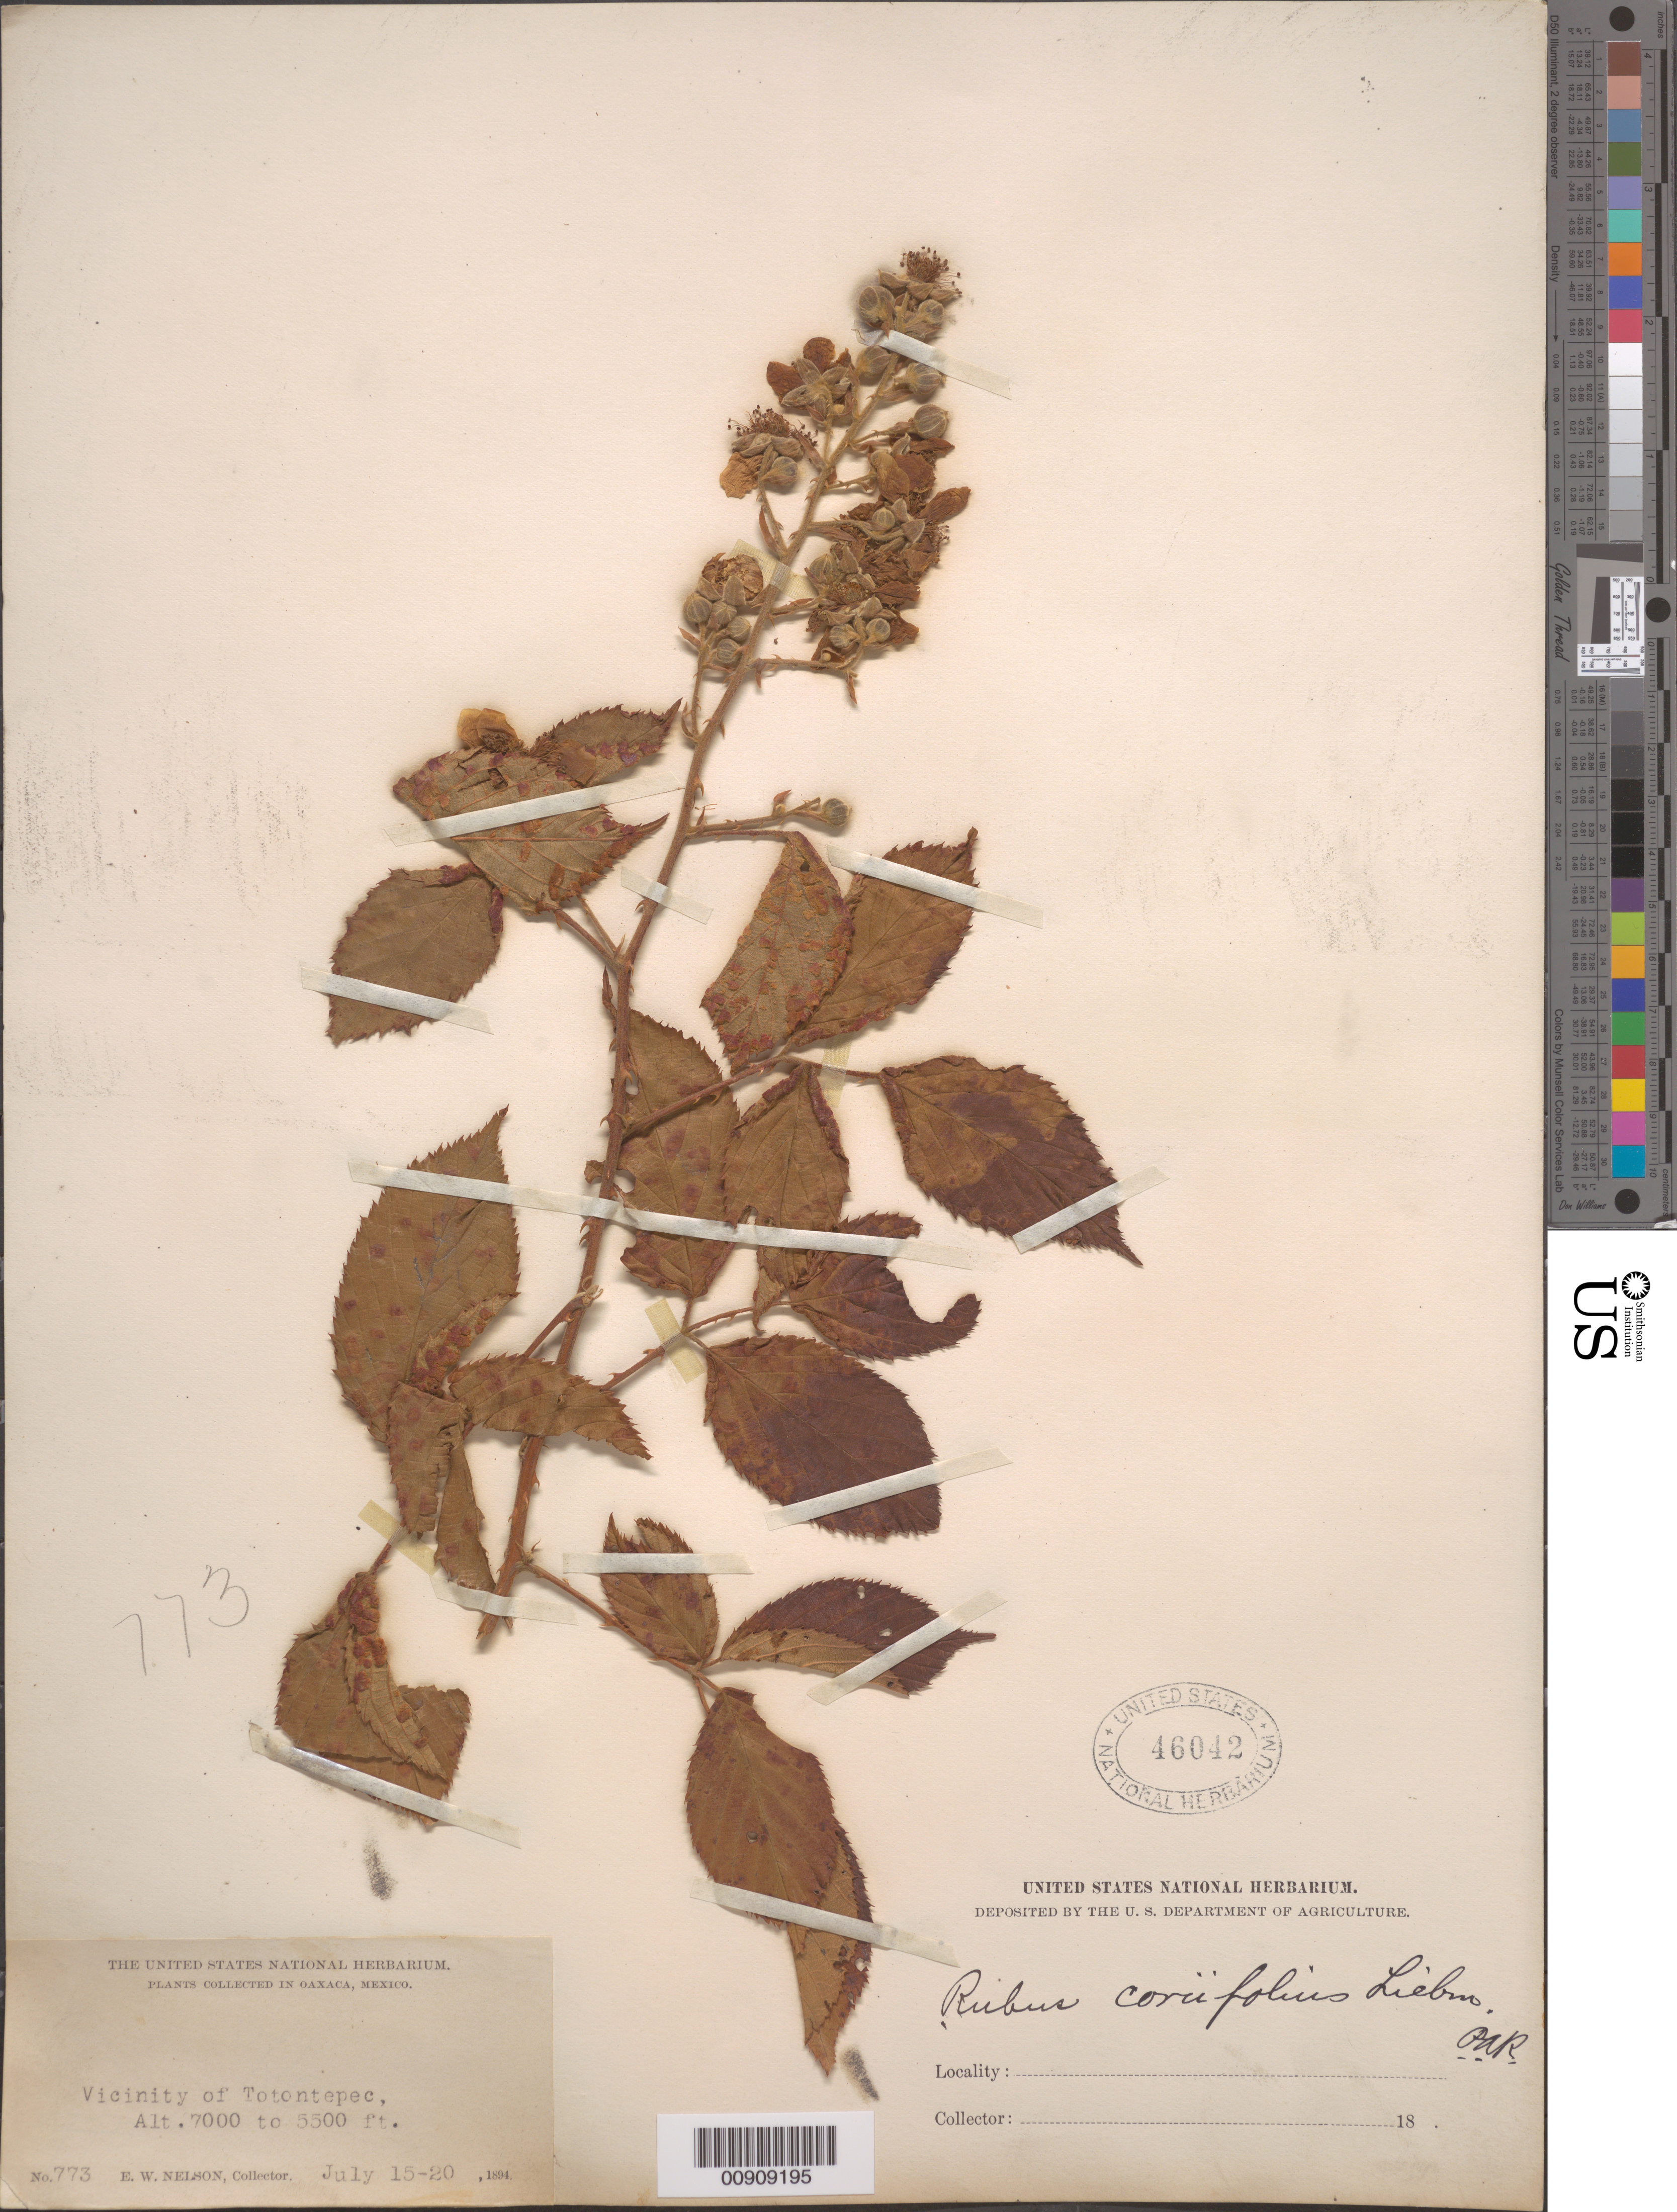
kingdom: Plantae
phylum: Tracheophyta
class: Magnoliopsida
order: Rosales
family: Rosaceae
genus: Rubus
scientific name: Rubus coriifolius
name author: Liebm.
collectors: E. W. Nelson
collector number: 773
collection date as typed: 15 Jul 1894 to 20 Jul 1894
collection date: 1894-07-15/1894-07-20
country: Mexico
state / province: Oaxaca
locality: Vicinity of Totontepec.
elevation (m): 1676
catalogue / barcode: US 46042